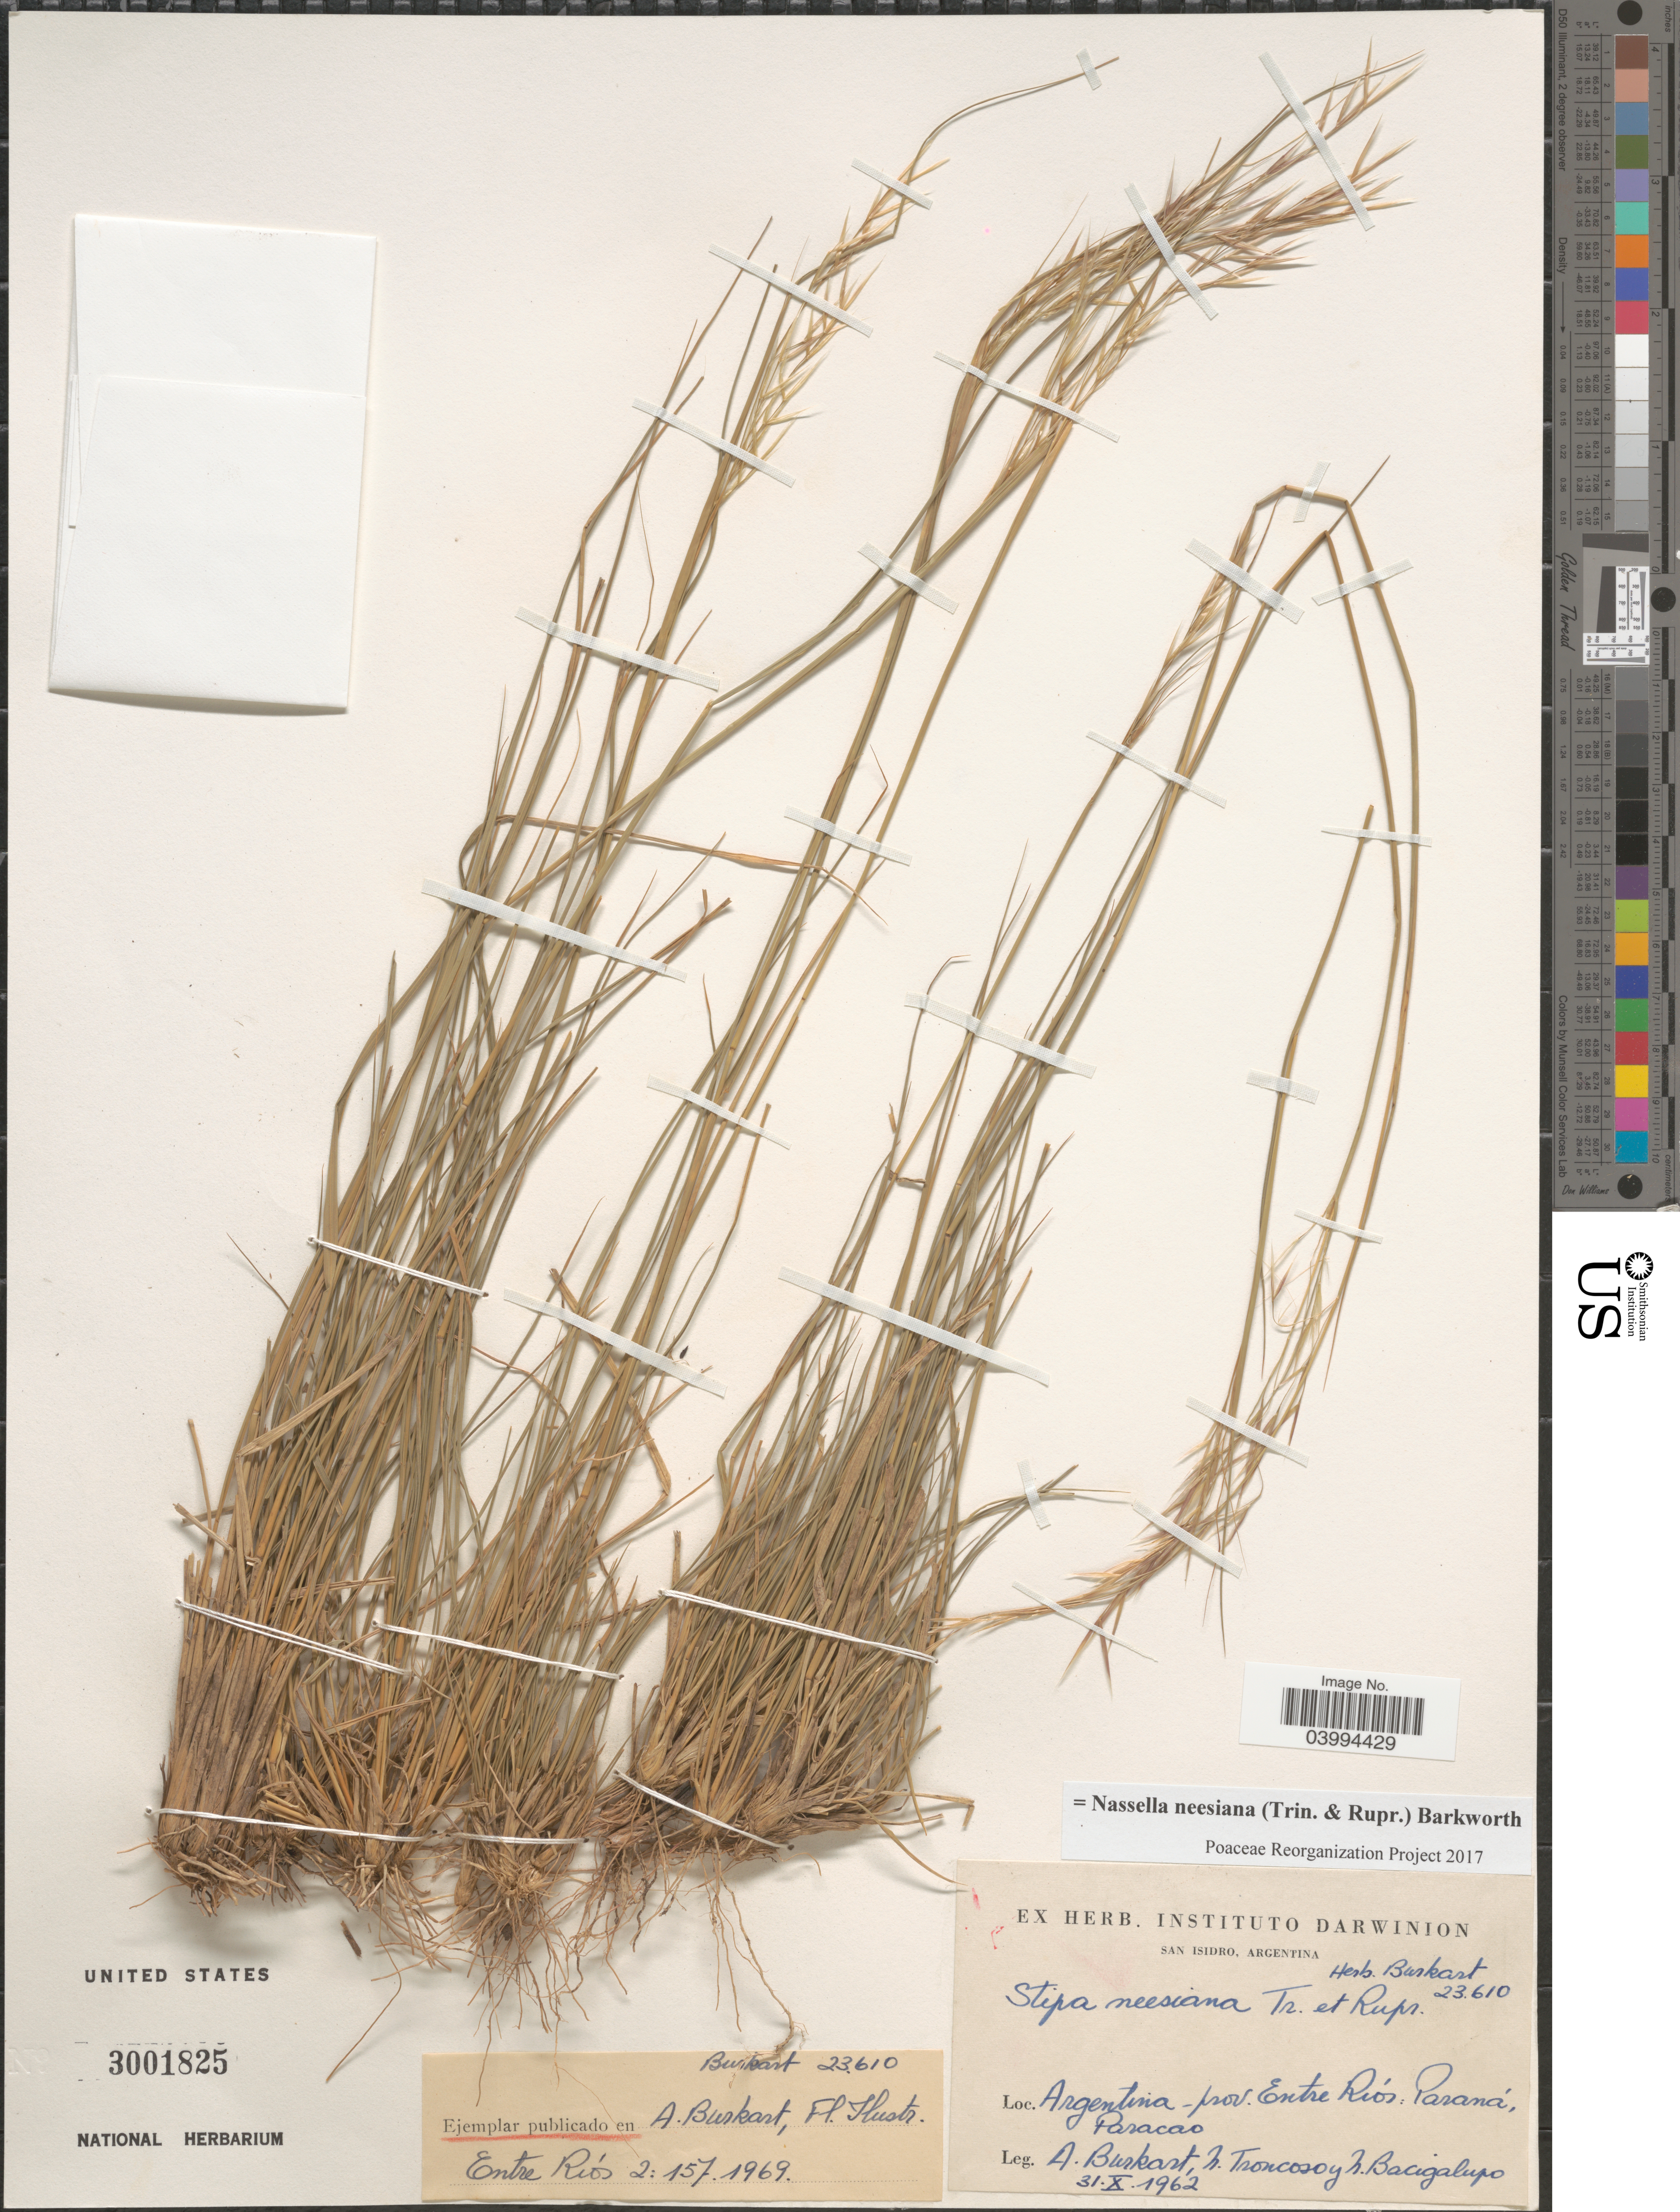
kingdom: Plantae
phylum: Tracheophyta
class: Liliopsida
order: Poales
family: Poaceae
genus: Nassella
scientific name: Nassella neesiana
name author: (Trin. & Rupr.) Barkworth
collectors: A. E. Burkart, N. Troncoso & N. M. Bacigalupo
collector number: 23610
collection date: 1962-10-31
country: Argentina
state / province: Entre Rios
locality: Paraná, Paracao.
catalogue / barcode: US 3001825